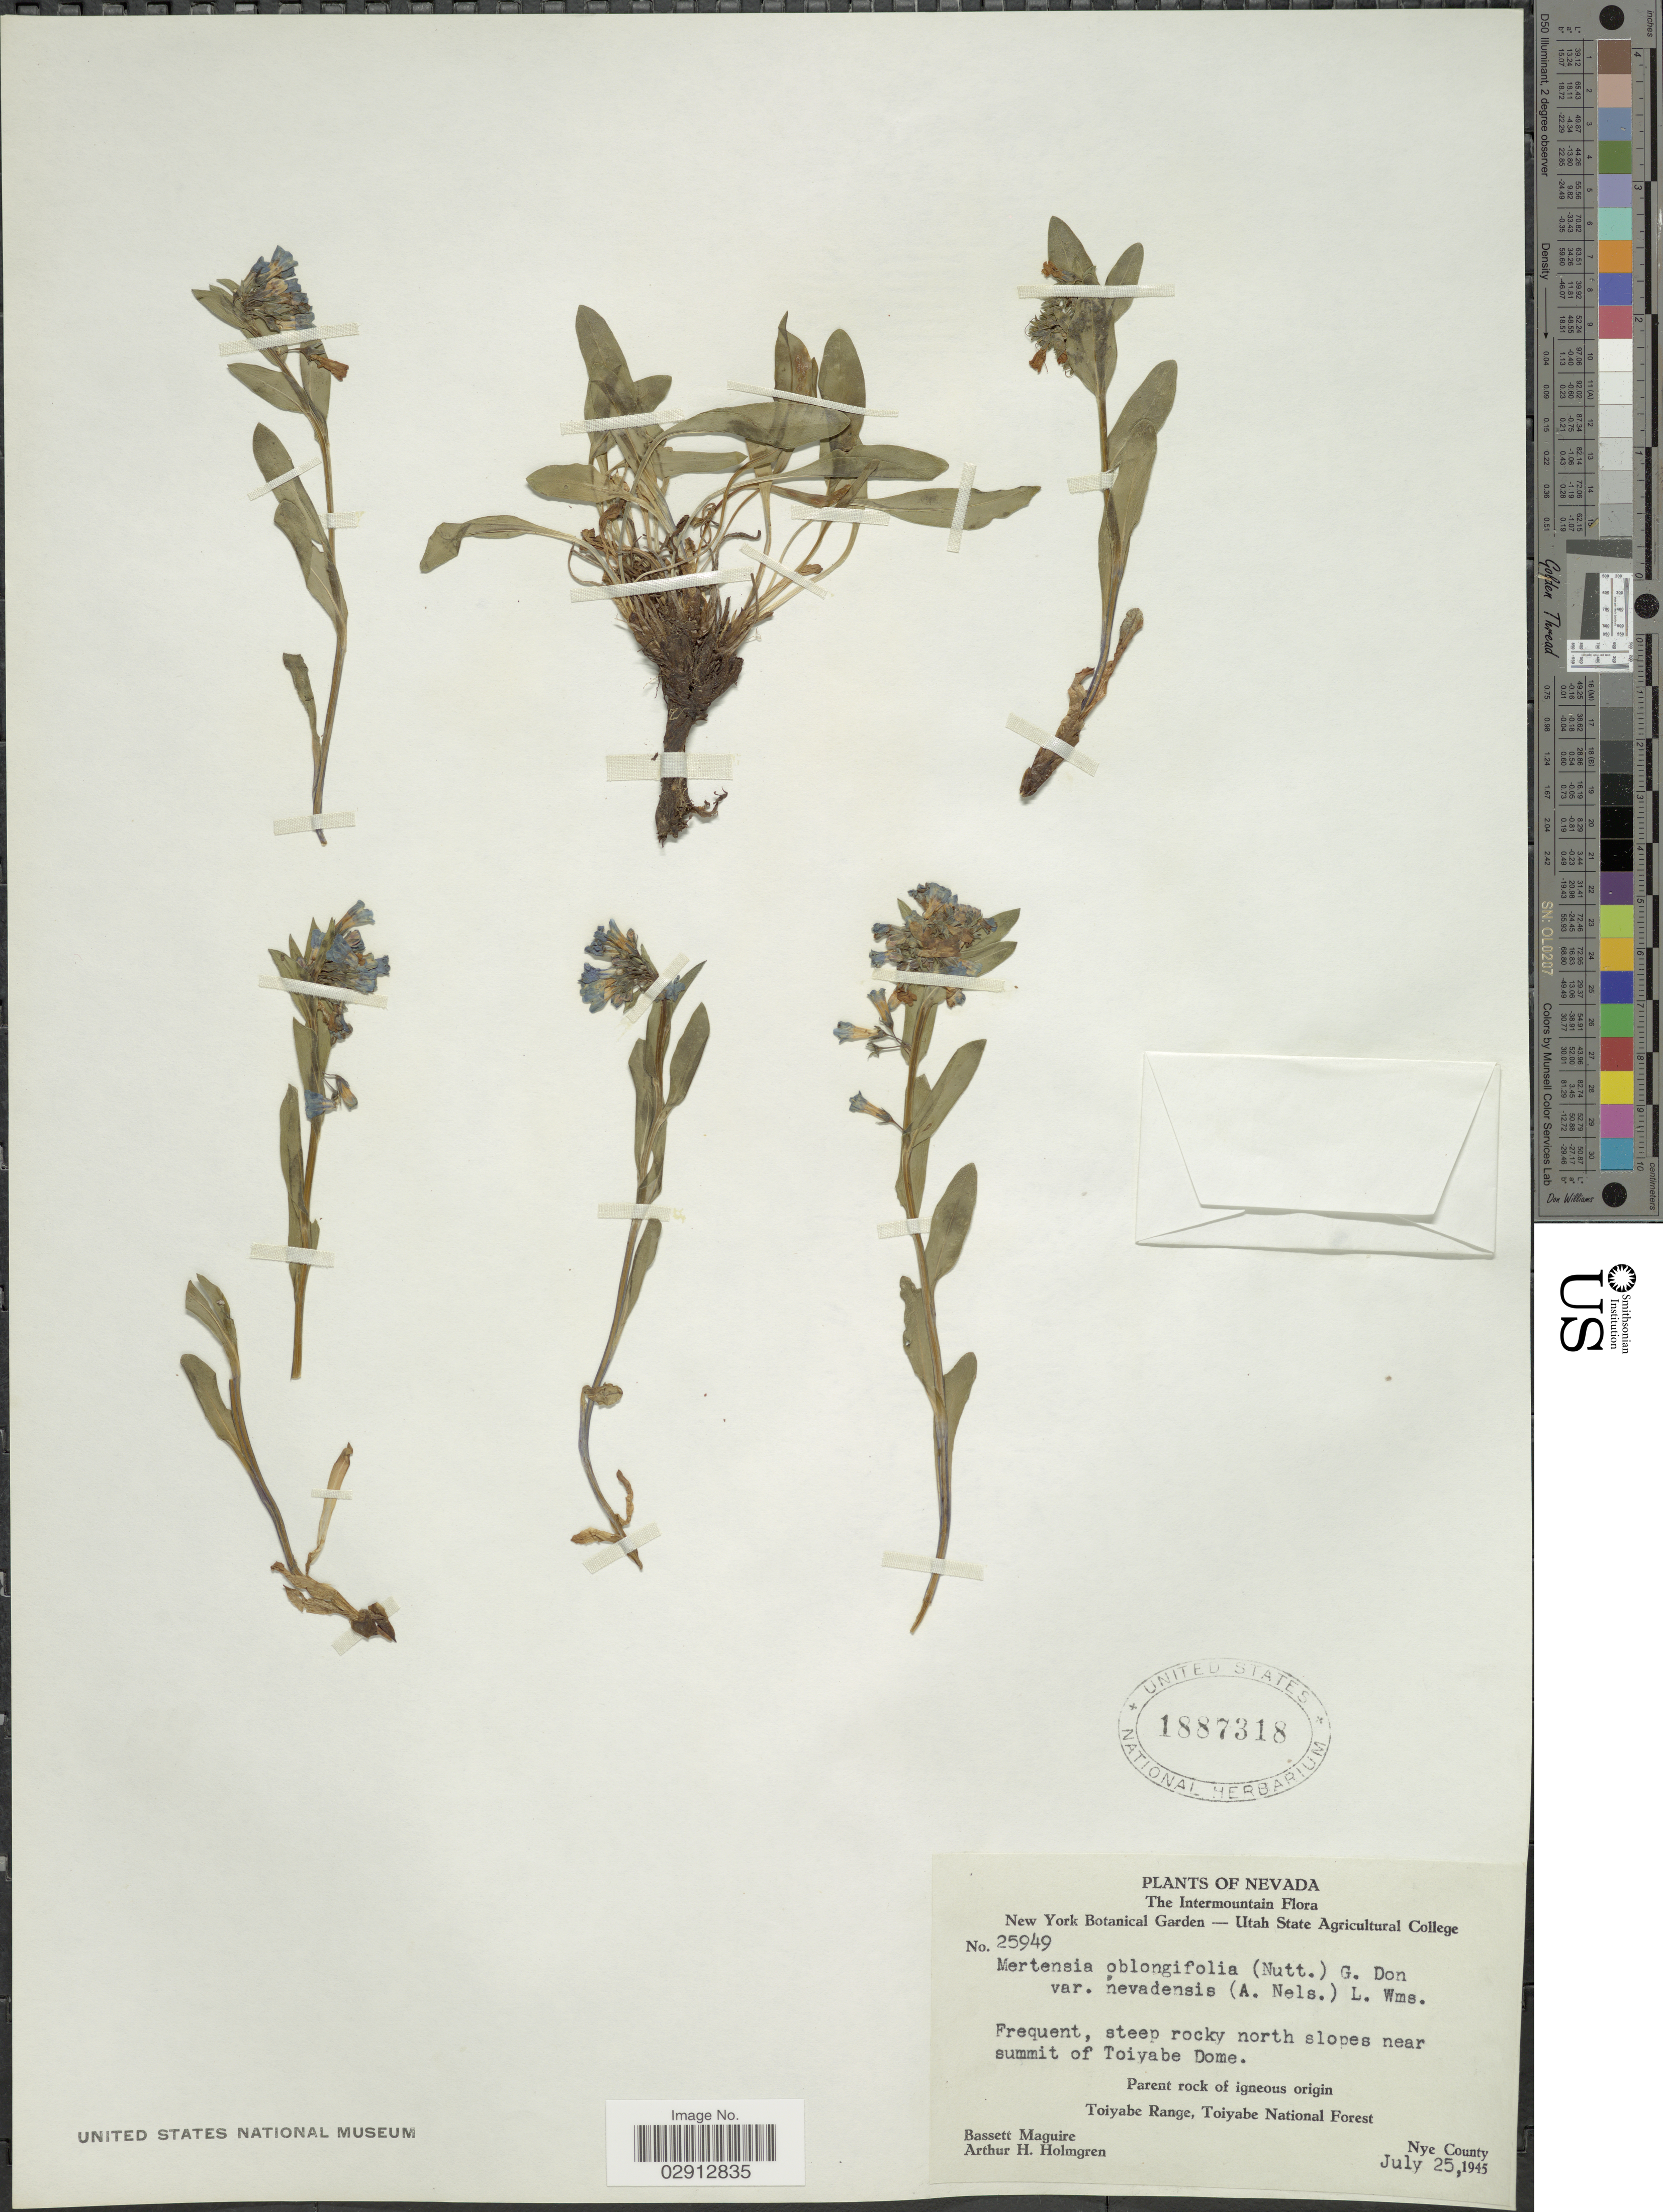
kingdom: Plantae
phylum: Tracheophyta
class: Magnoliopsida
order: Boraginales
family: Boraginaceae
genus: Mertensia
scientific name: Mertensia oblongifolia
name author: (Nutt.) G. Don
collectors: B. Maguire & A. H. Holmgren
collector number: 25949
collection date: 1945-07-25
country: United States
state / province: Nevada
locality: Intermountain. North slopes near summit of Toiyabe Dome. Toiyabe Range, Toiyabe National Forest. Nye County.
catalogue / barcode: US 1887318